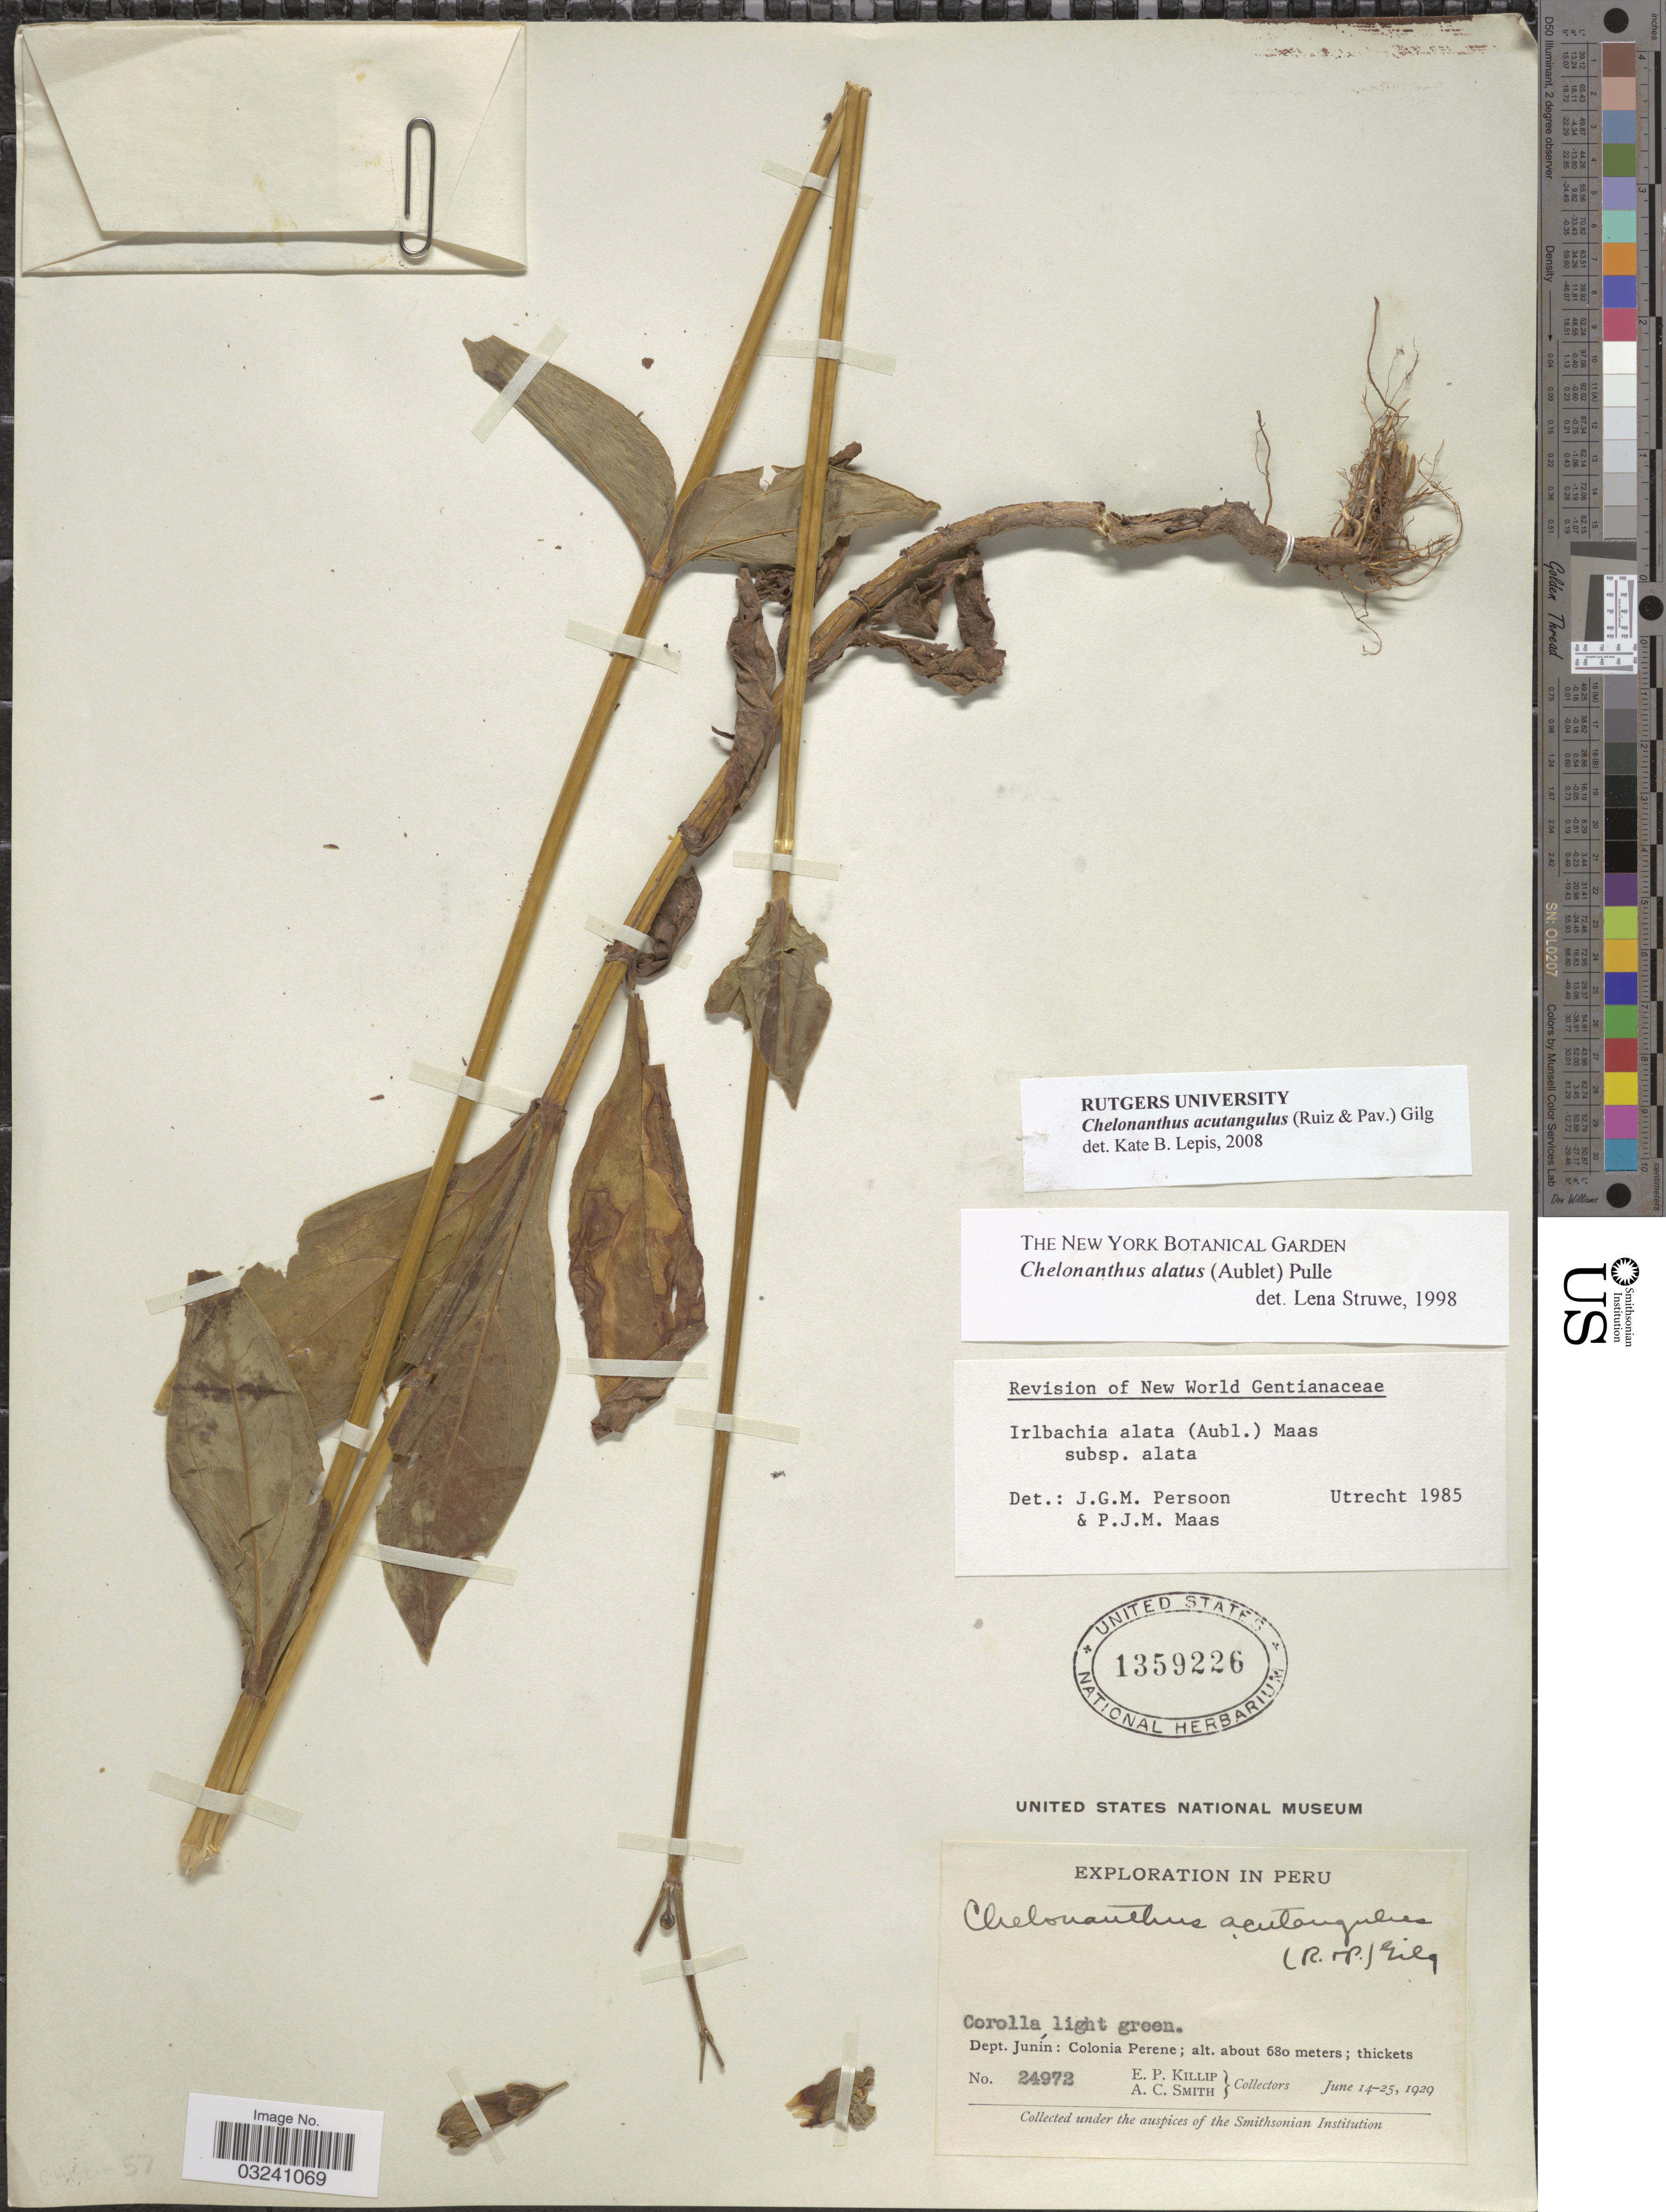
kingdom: Plantae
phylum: Tracheophyta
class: Magnoliopsida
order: Gentianales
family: Gentianaceae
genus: Chelonanthus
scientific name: Chelonanthus acutangulus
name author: (Ruiz & Pav.) Gilg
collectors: E. P. Killip & A. C. Smith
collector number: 24972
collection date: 1929-06-14/1929-06-25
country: Peru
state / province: Junín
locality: Dept. Junín: Colonia Perene.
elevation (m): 680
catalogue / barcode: US 1359226